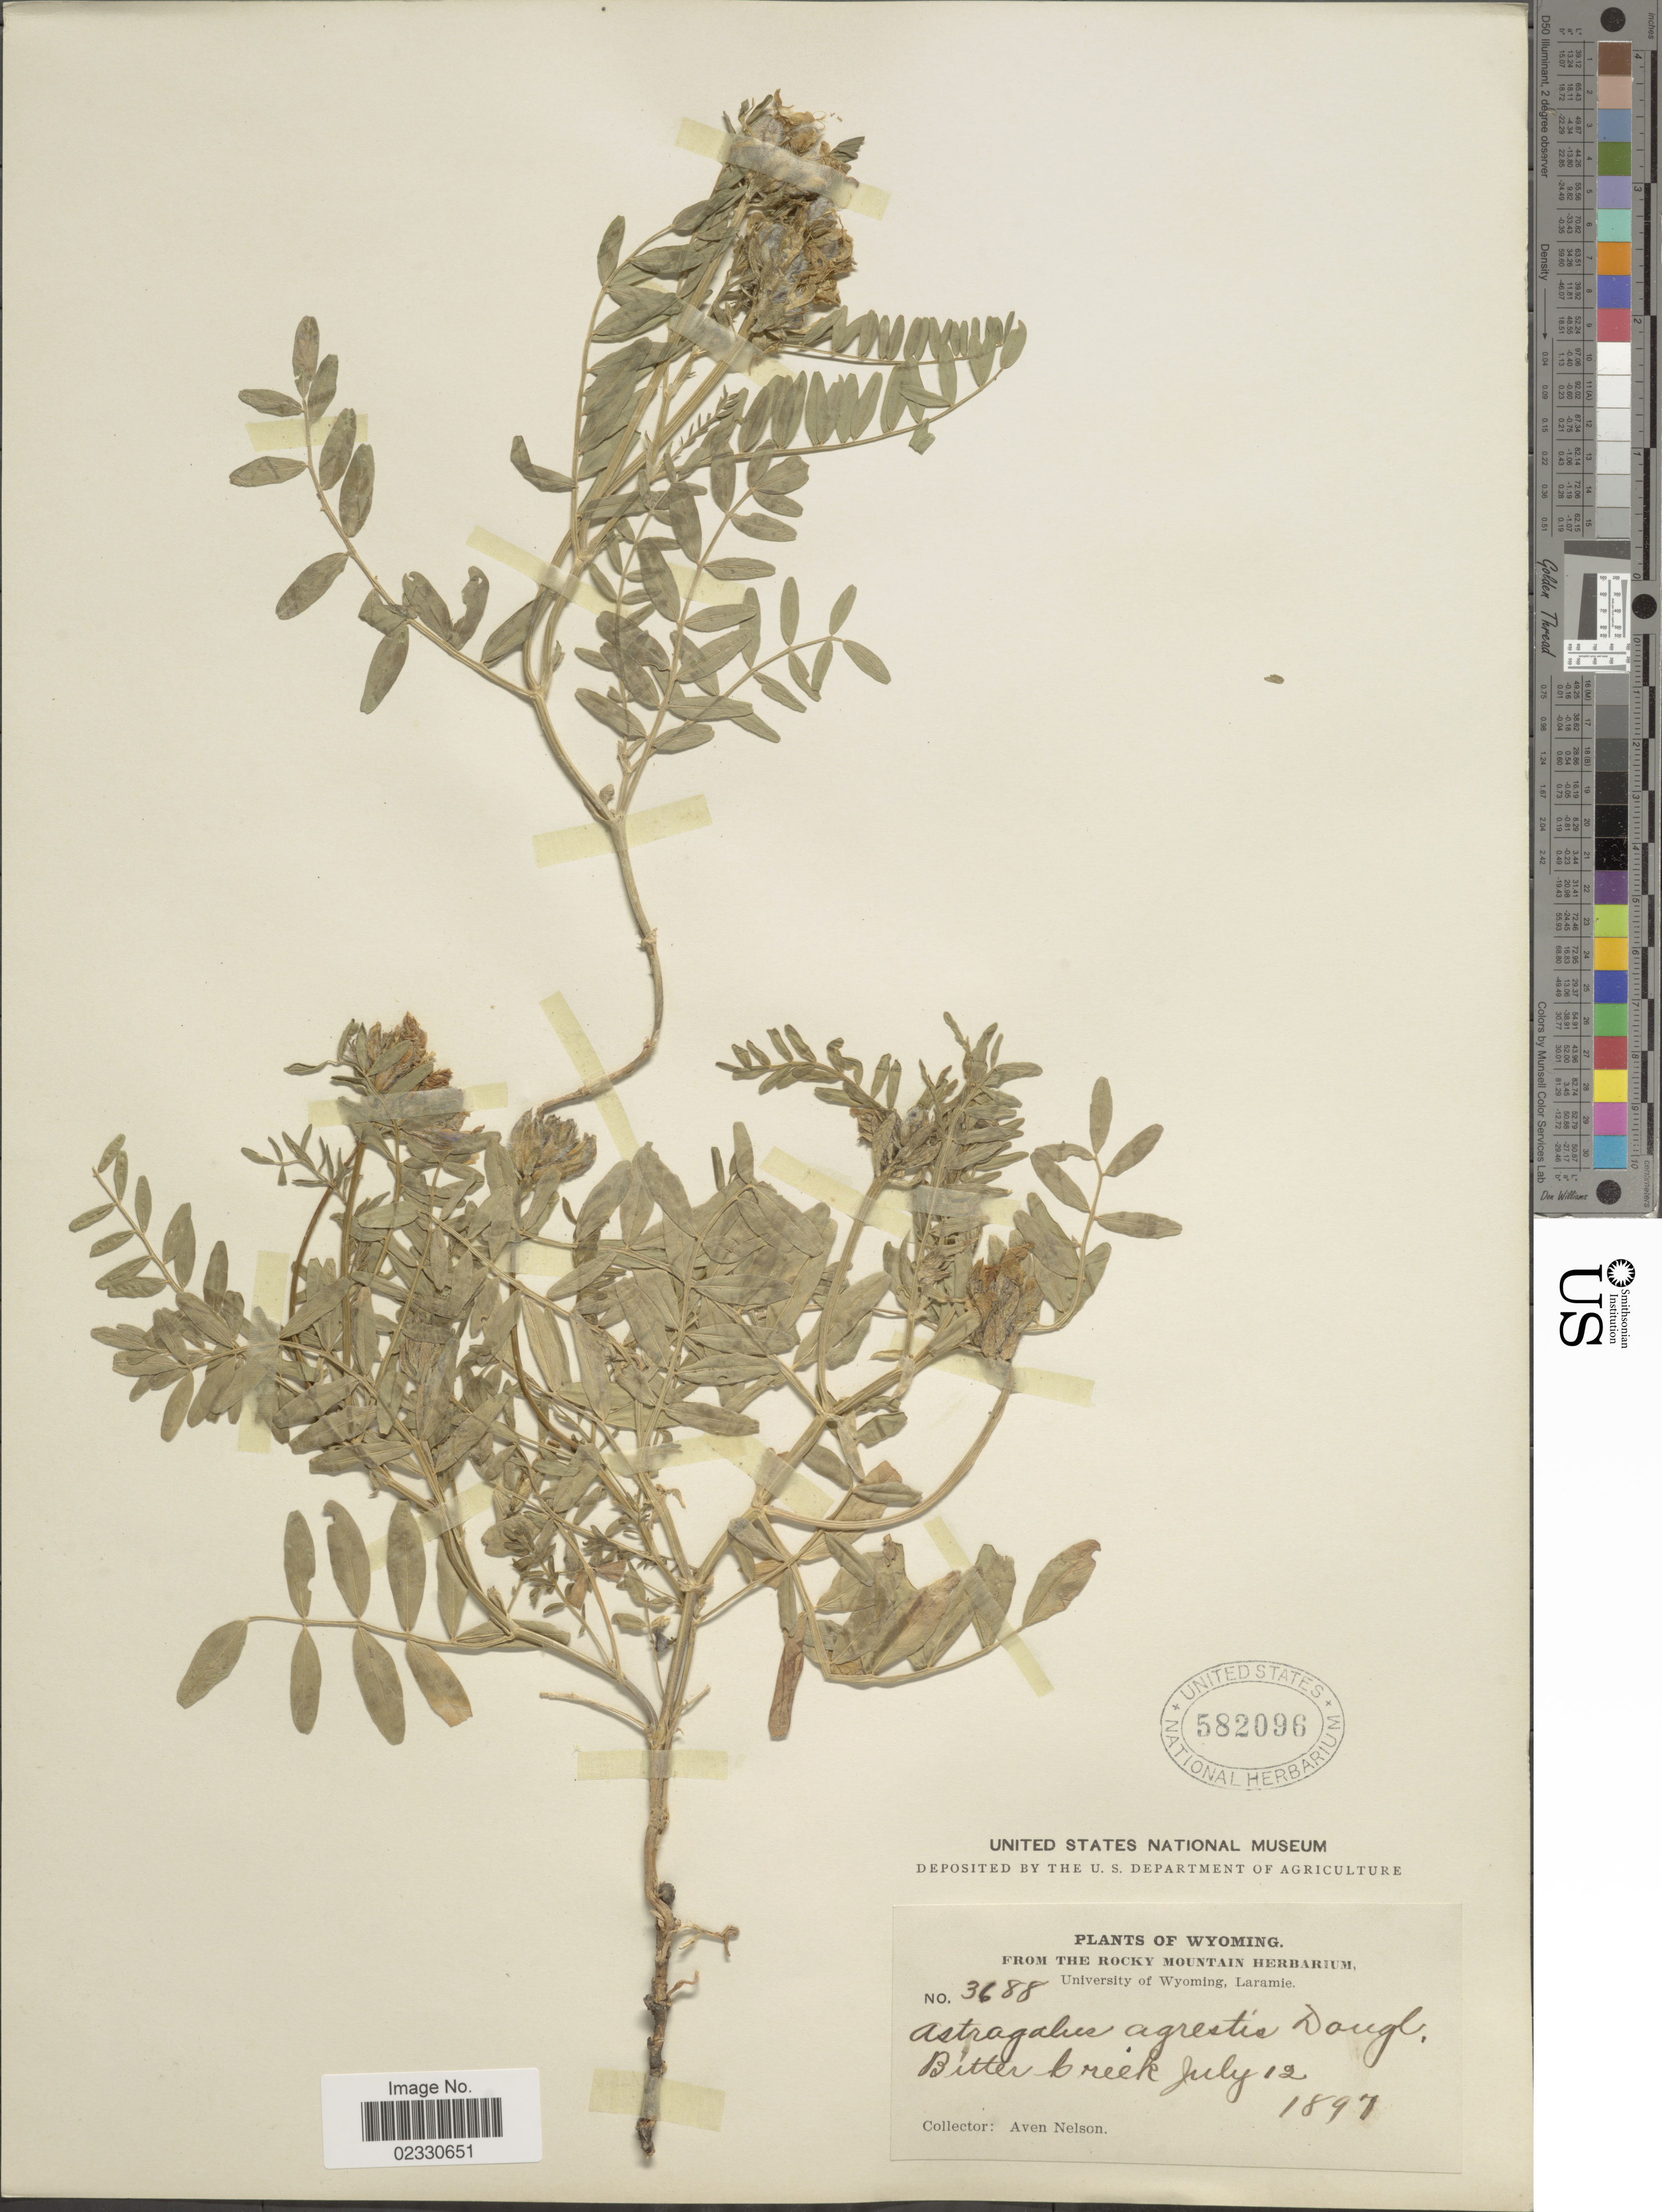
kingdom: Plantae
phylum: Tracheophyta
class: Magnoliopsida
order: Fabales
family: Fabaceae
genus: Astragalus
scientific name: Astragalus dasyglottis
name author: DC.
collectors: A. Nelson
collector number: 3688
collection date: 1897-07-12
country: United States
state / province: Wyoming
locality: Bitter Creek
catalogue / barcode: US 582096